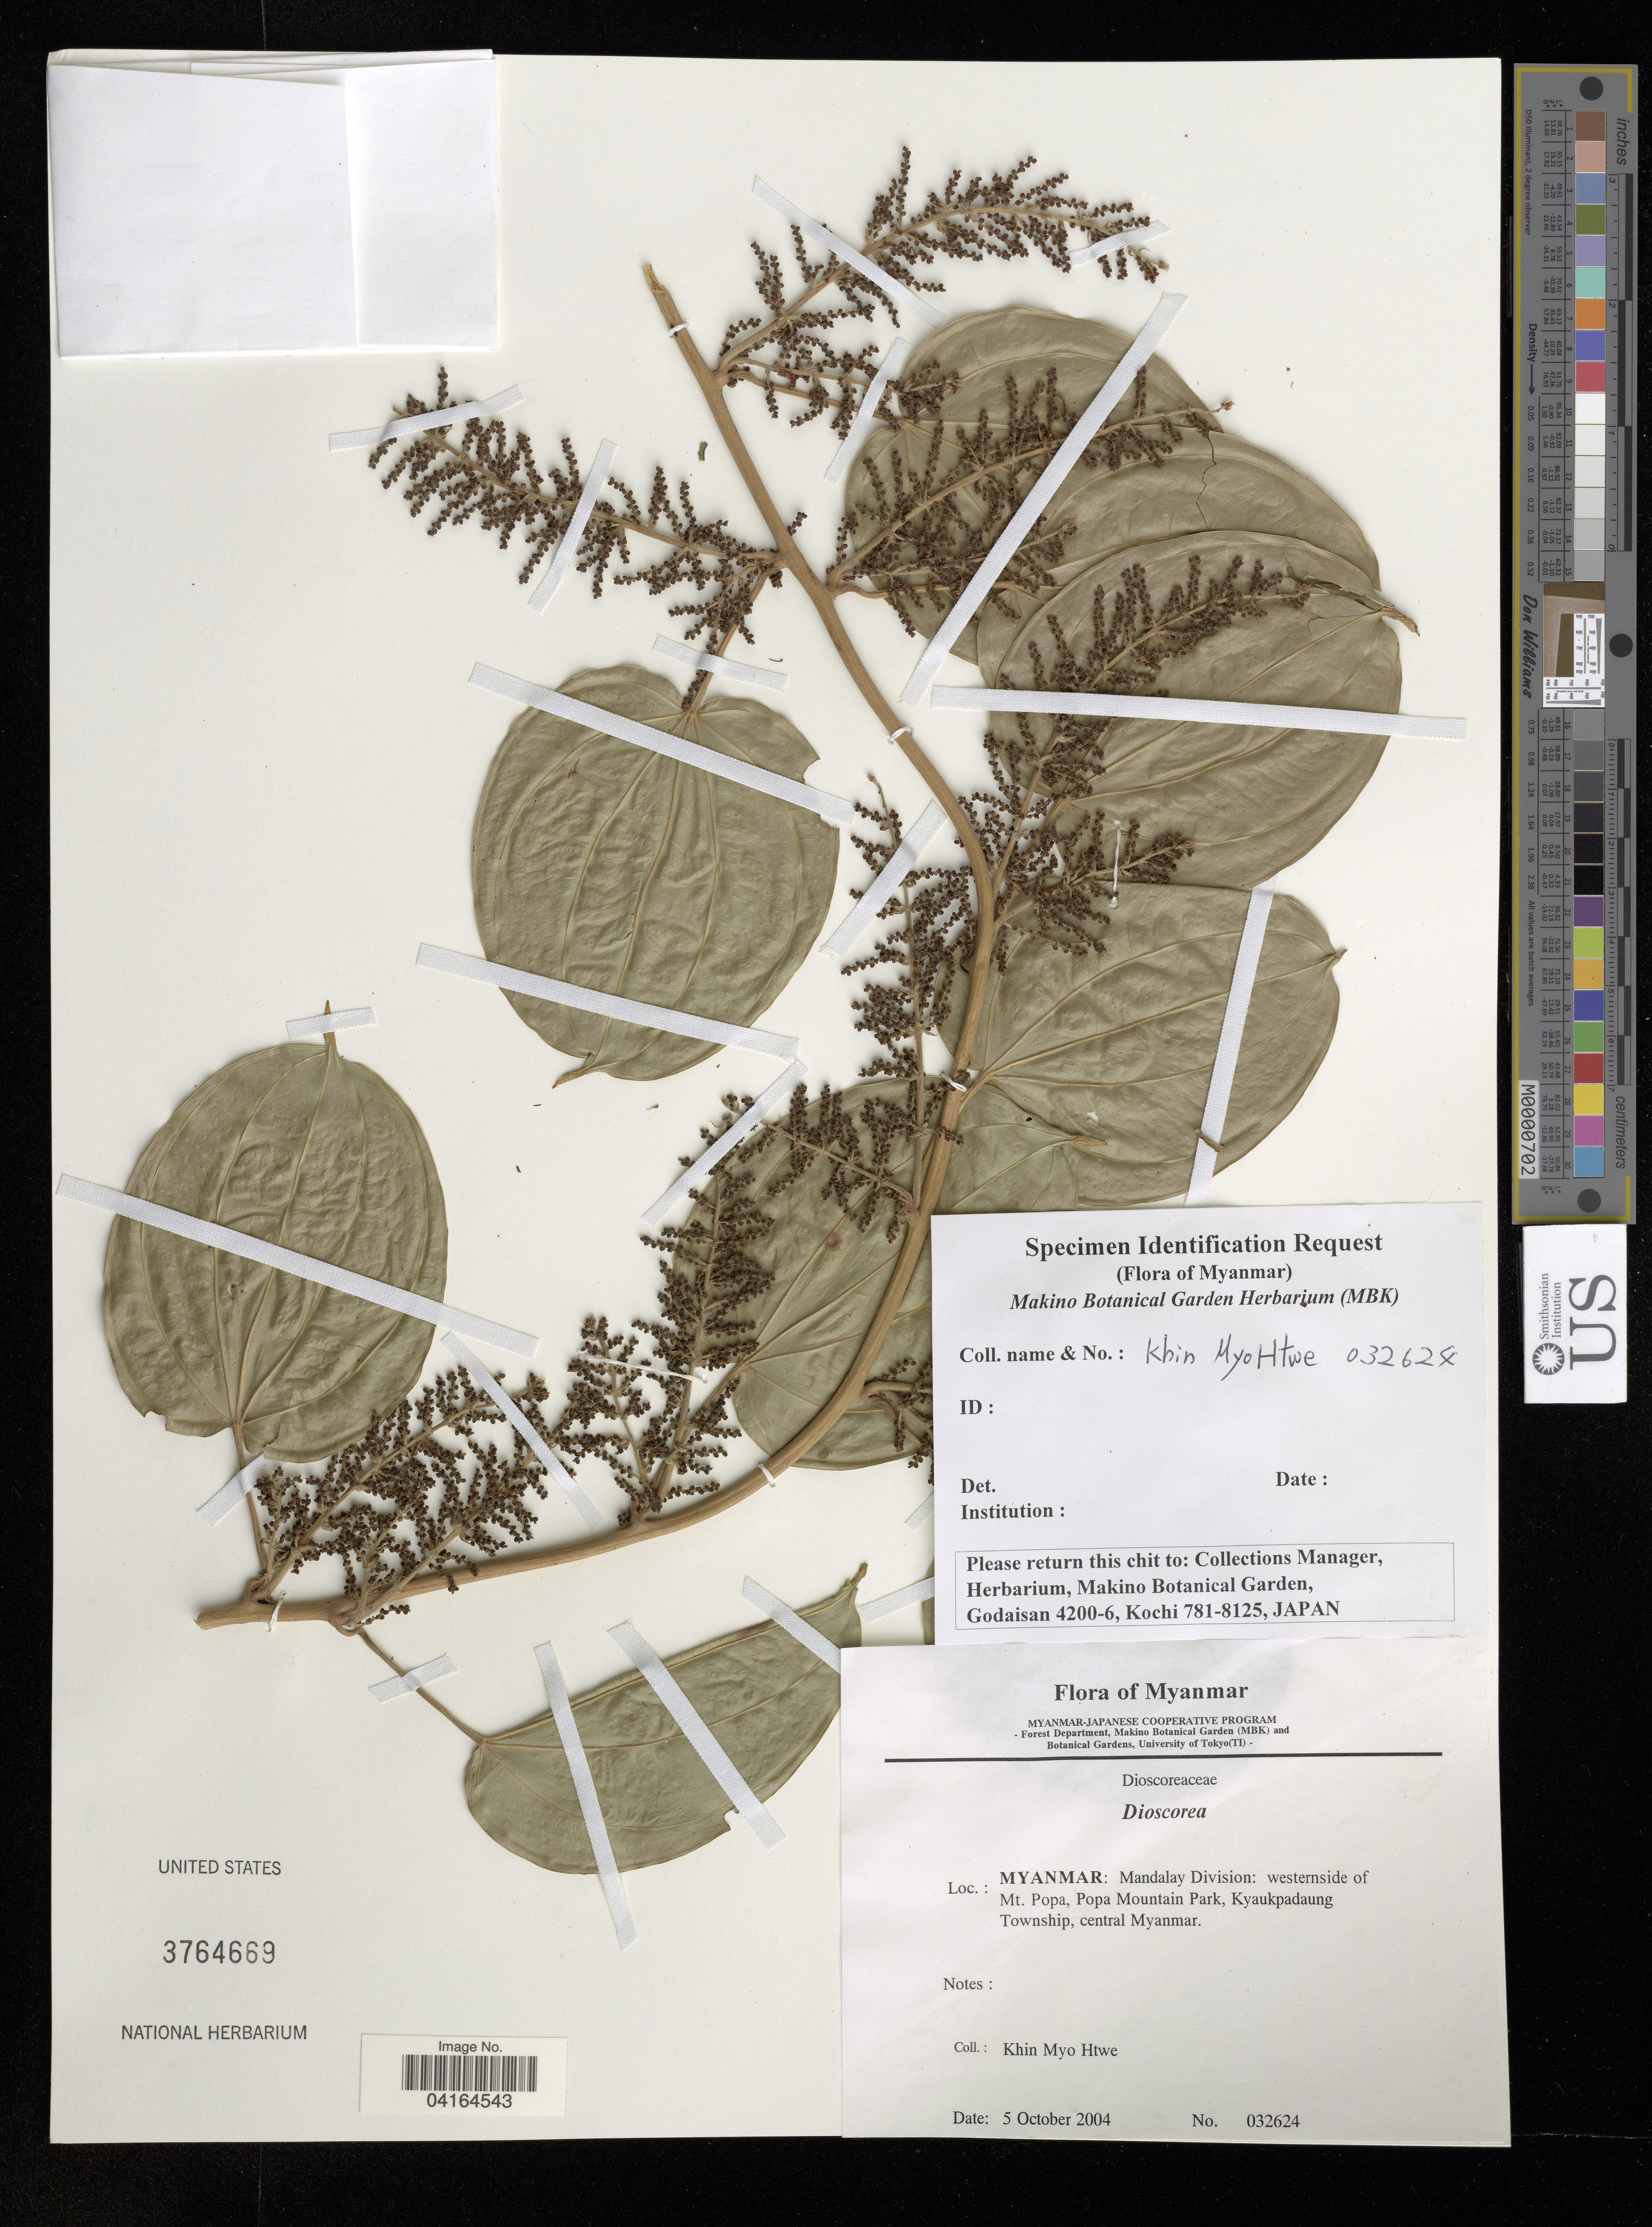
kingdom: Plantae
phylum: Tracheophyta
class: Liliopsida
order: Dioscoreales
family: Dioscoreaceae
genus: Dioscorea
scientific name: Dioscorea sp.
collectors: K. Htwe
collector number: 032624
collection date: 2004-10-05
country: Myanmar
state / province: Mandalay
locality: Mandalay Division: westernside of Mt. Popa, Popa Mountain Park, Kyaukpadaung Township, central Myanmar.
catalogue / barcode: US 3764669